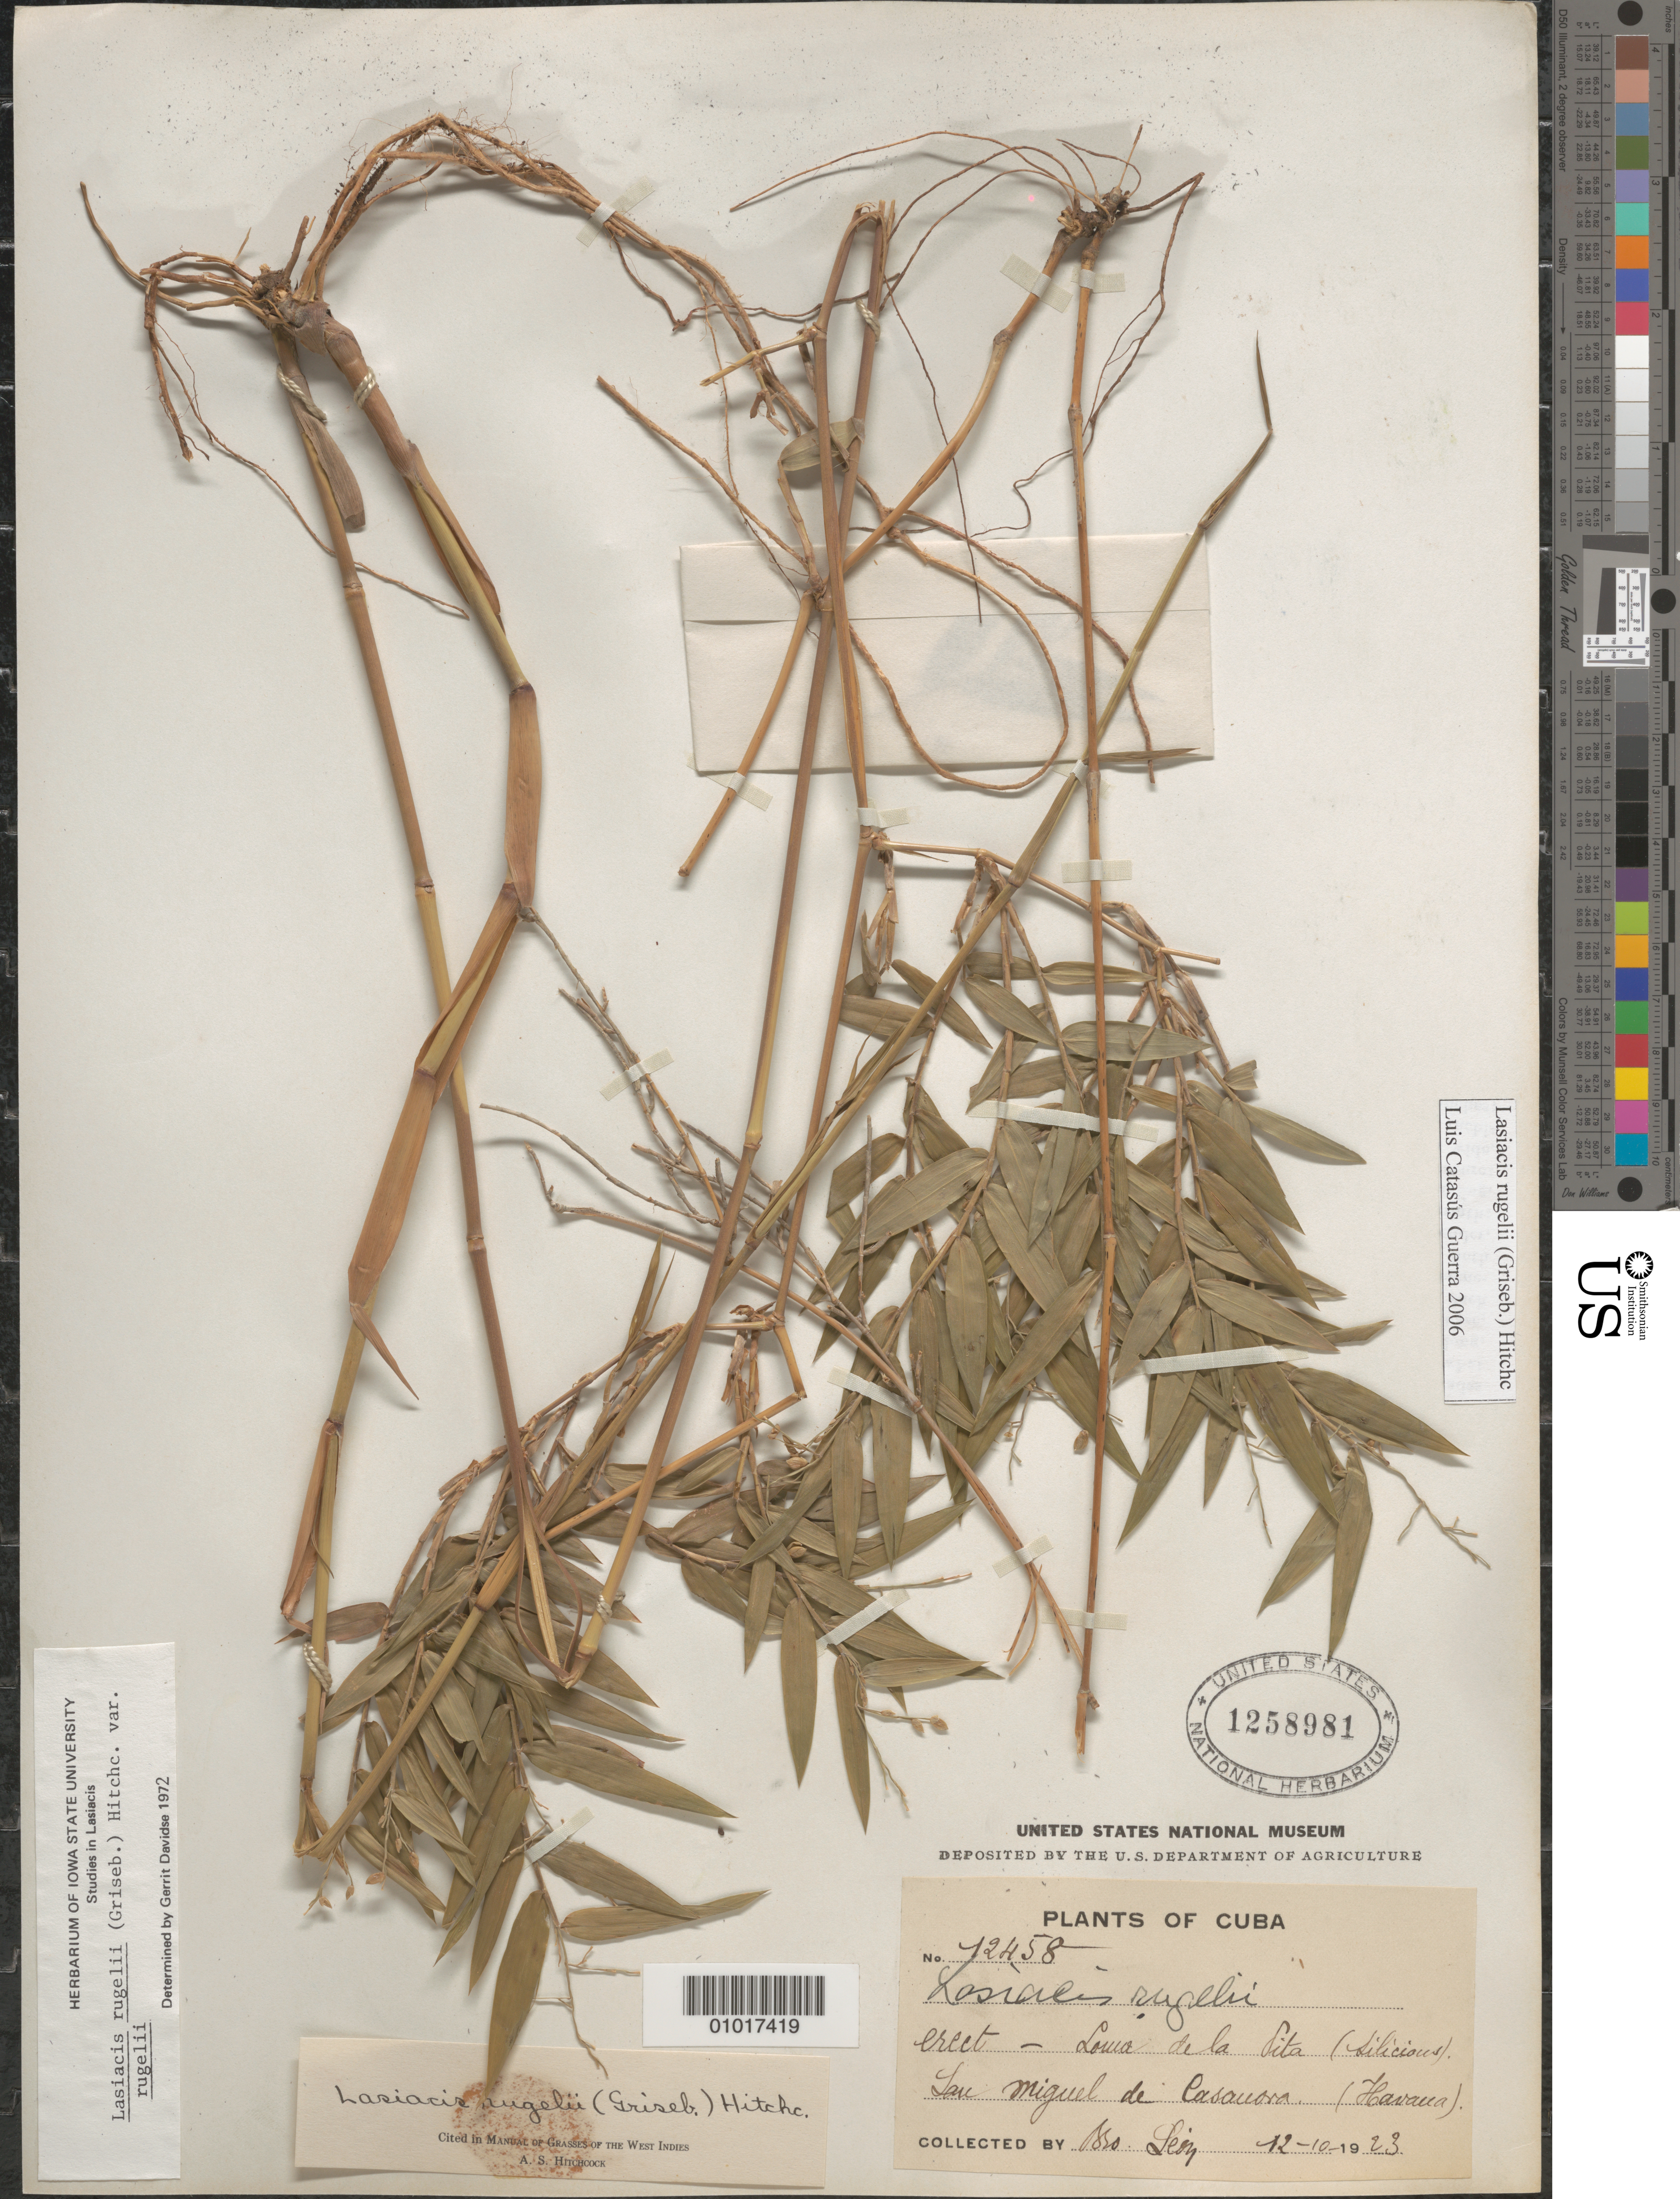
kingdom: Plantae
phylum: Tracheophyta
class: Liliopsida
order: Poales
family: Poaceae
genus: Lasiacis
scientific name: Lasiacis rugelii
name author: (Griseb.) Hitchc.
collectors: Bro. León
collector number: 12458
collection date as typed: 10 Dec 1923 or 12 Oct 1923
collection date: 1923-10-12 or 1923-12-10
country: Cuba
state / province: La Habana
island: Cuba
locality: Loma de la Sita, San Miguel de Casanova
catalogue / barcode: US 1258981